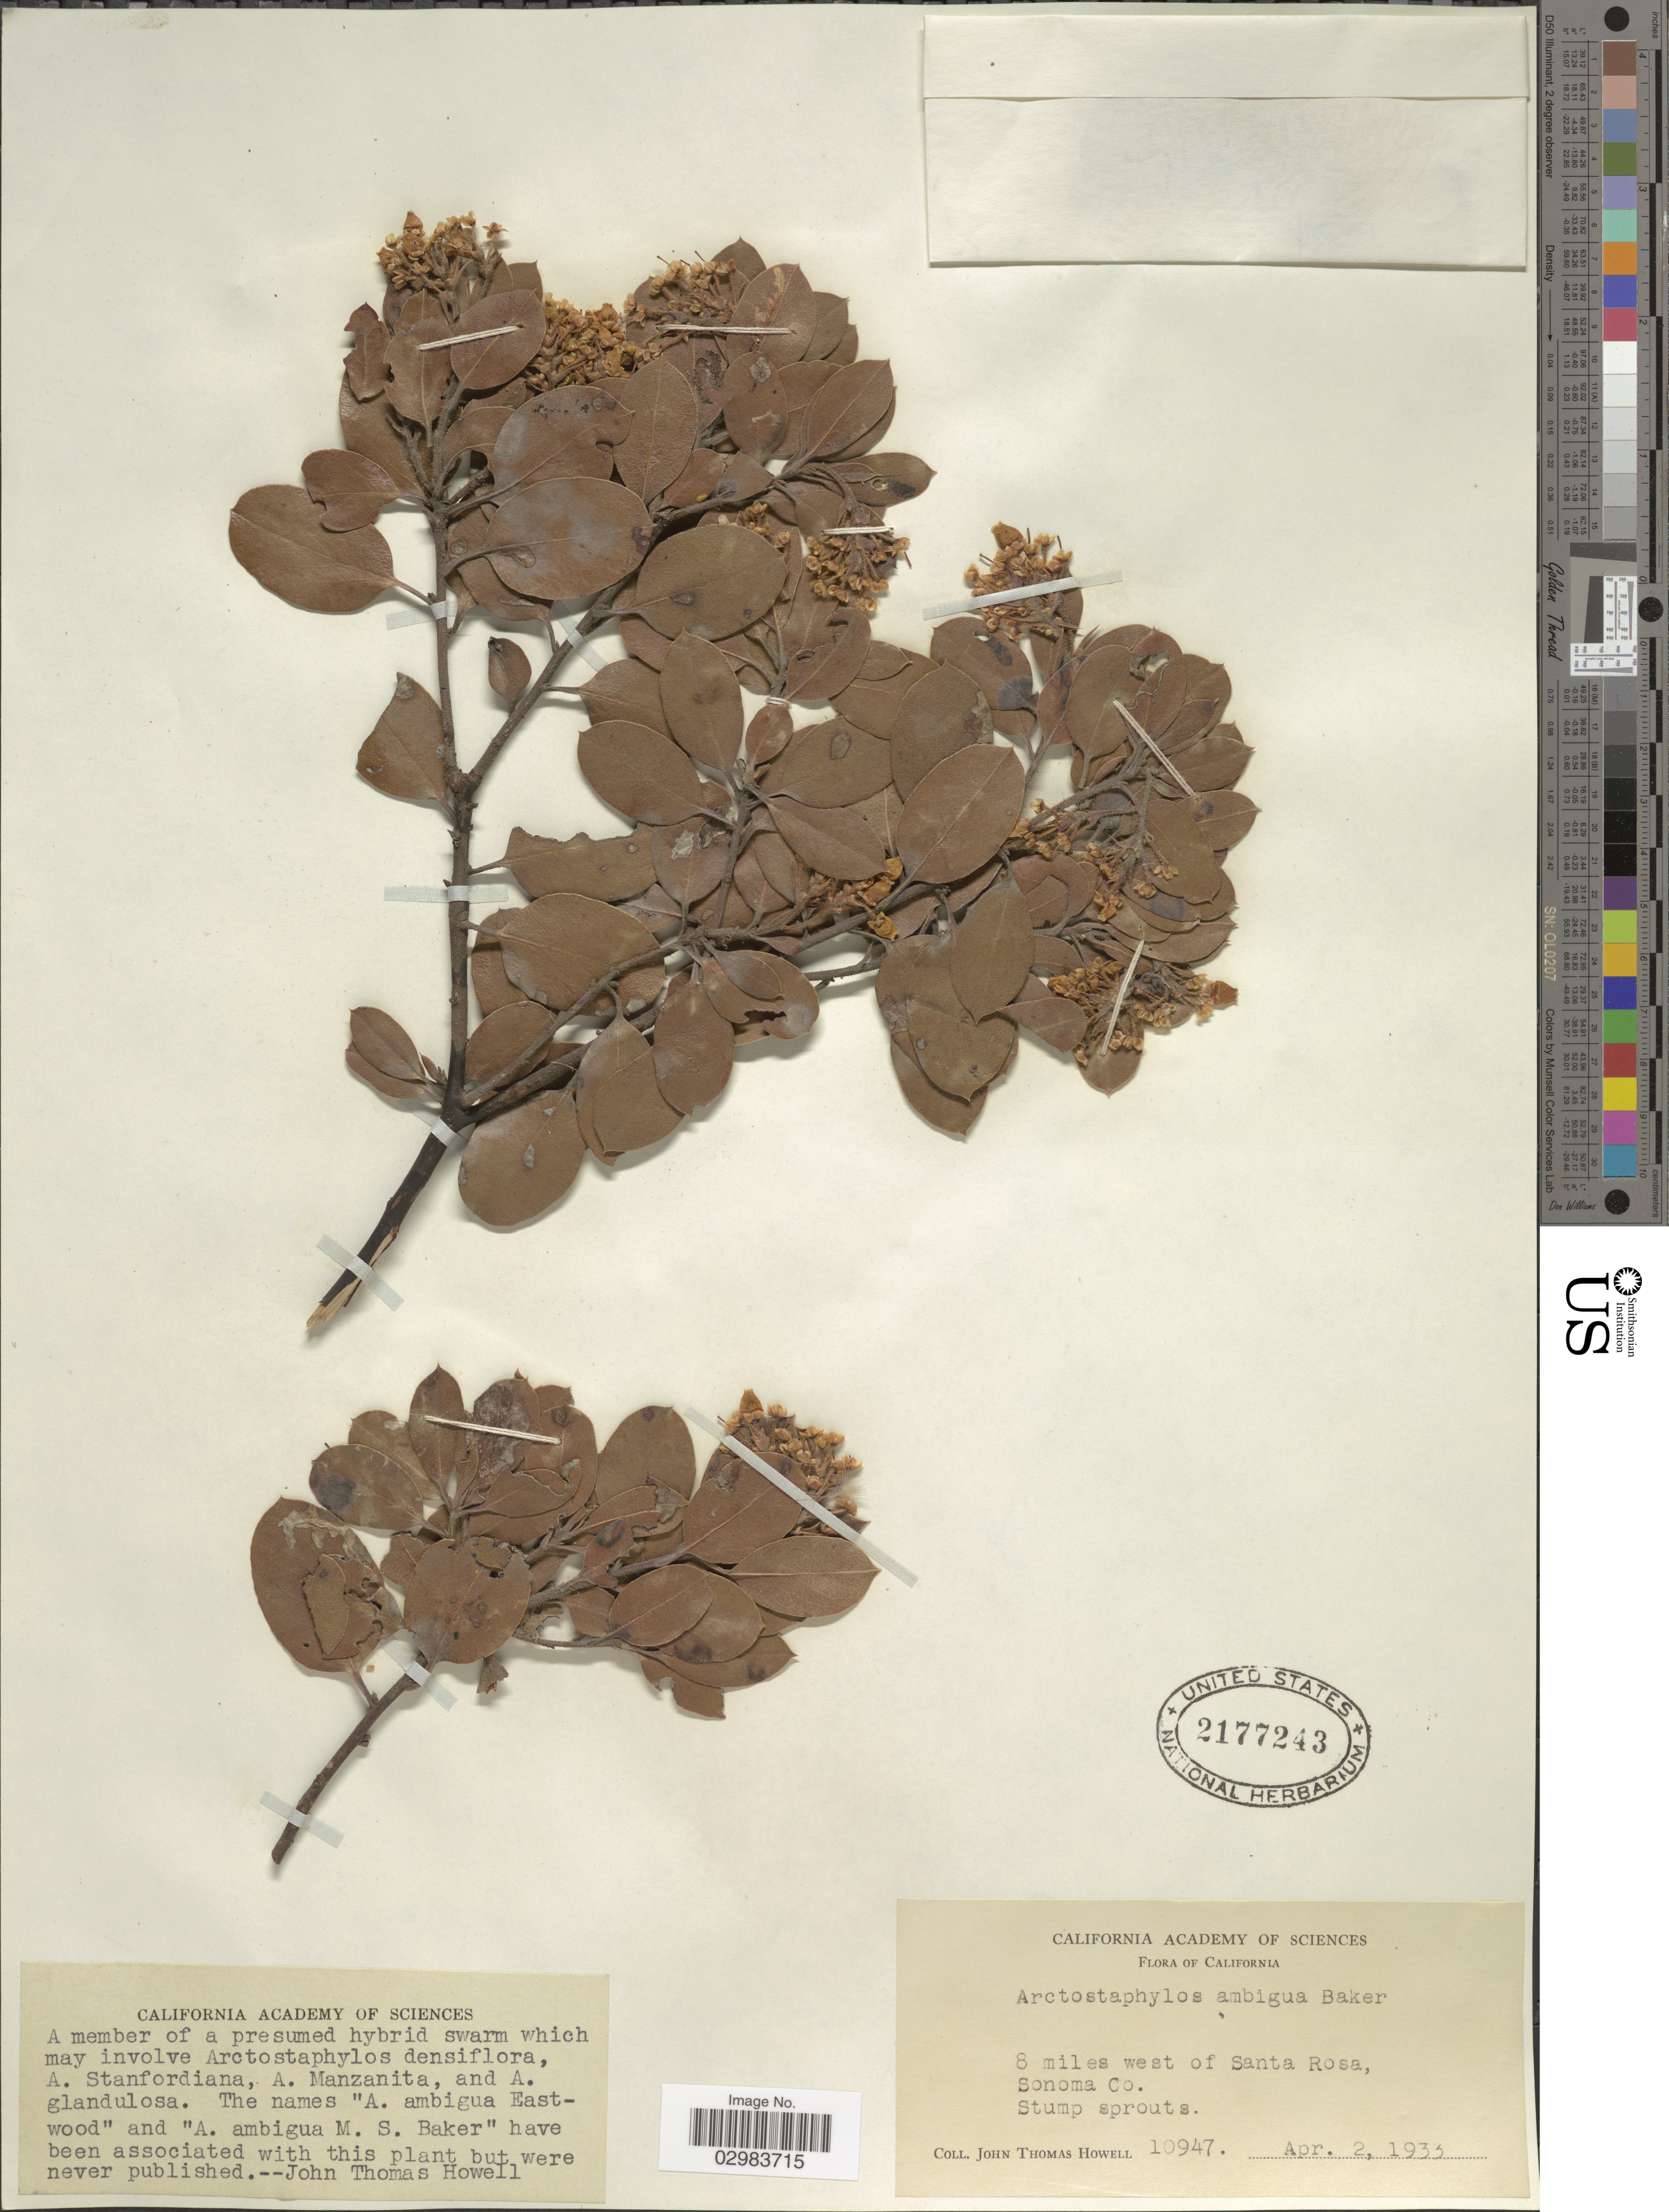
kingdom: Plantae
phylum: Tracheophyta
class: Magnoliopsida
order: Ericales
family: Ericaceae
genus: Arctostaphylos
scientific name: Arctostaphylos ambigua ined.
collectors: J. T. Howell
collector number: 10947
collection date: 1933-04-02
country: United States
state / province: California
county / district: Sonoma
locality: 8 miles west of Santa Rosa, Sonoma Co.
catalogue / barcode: US 2177243